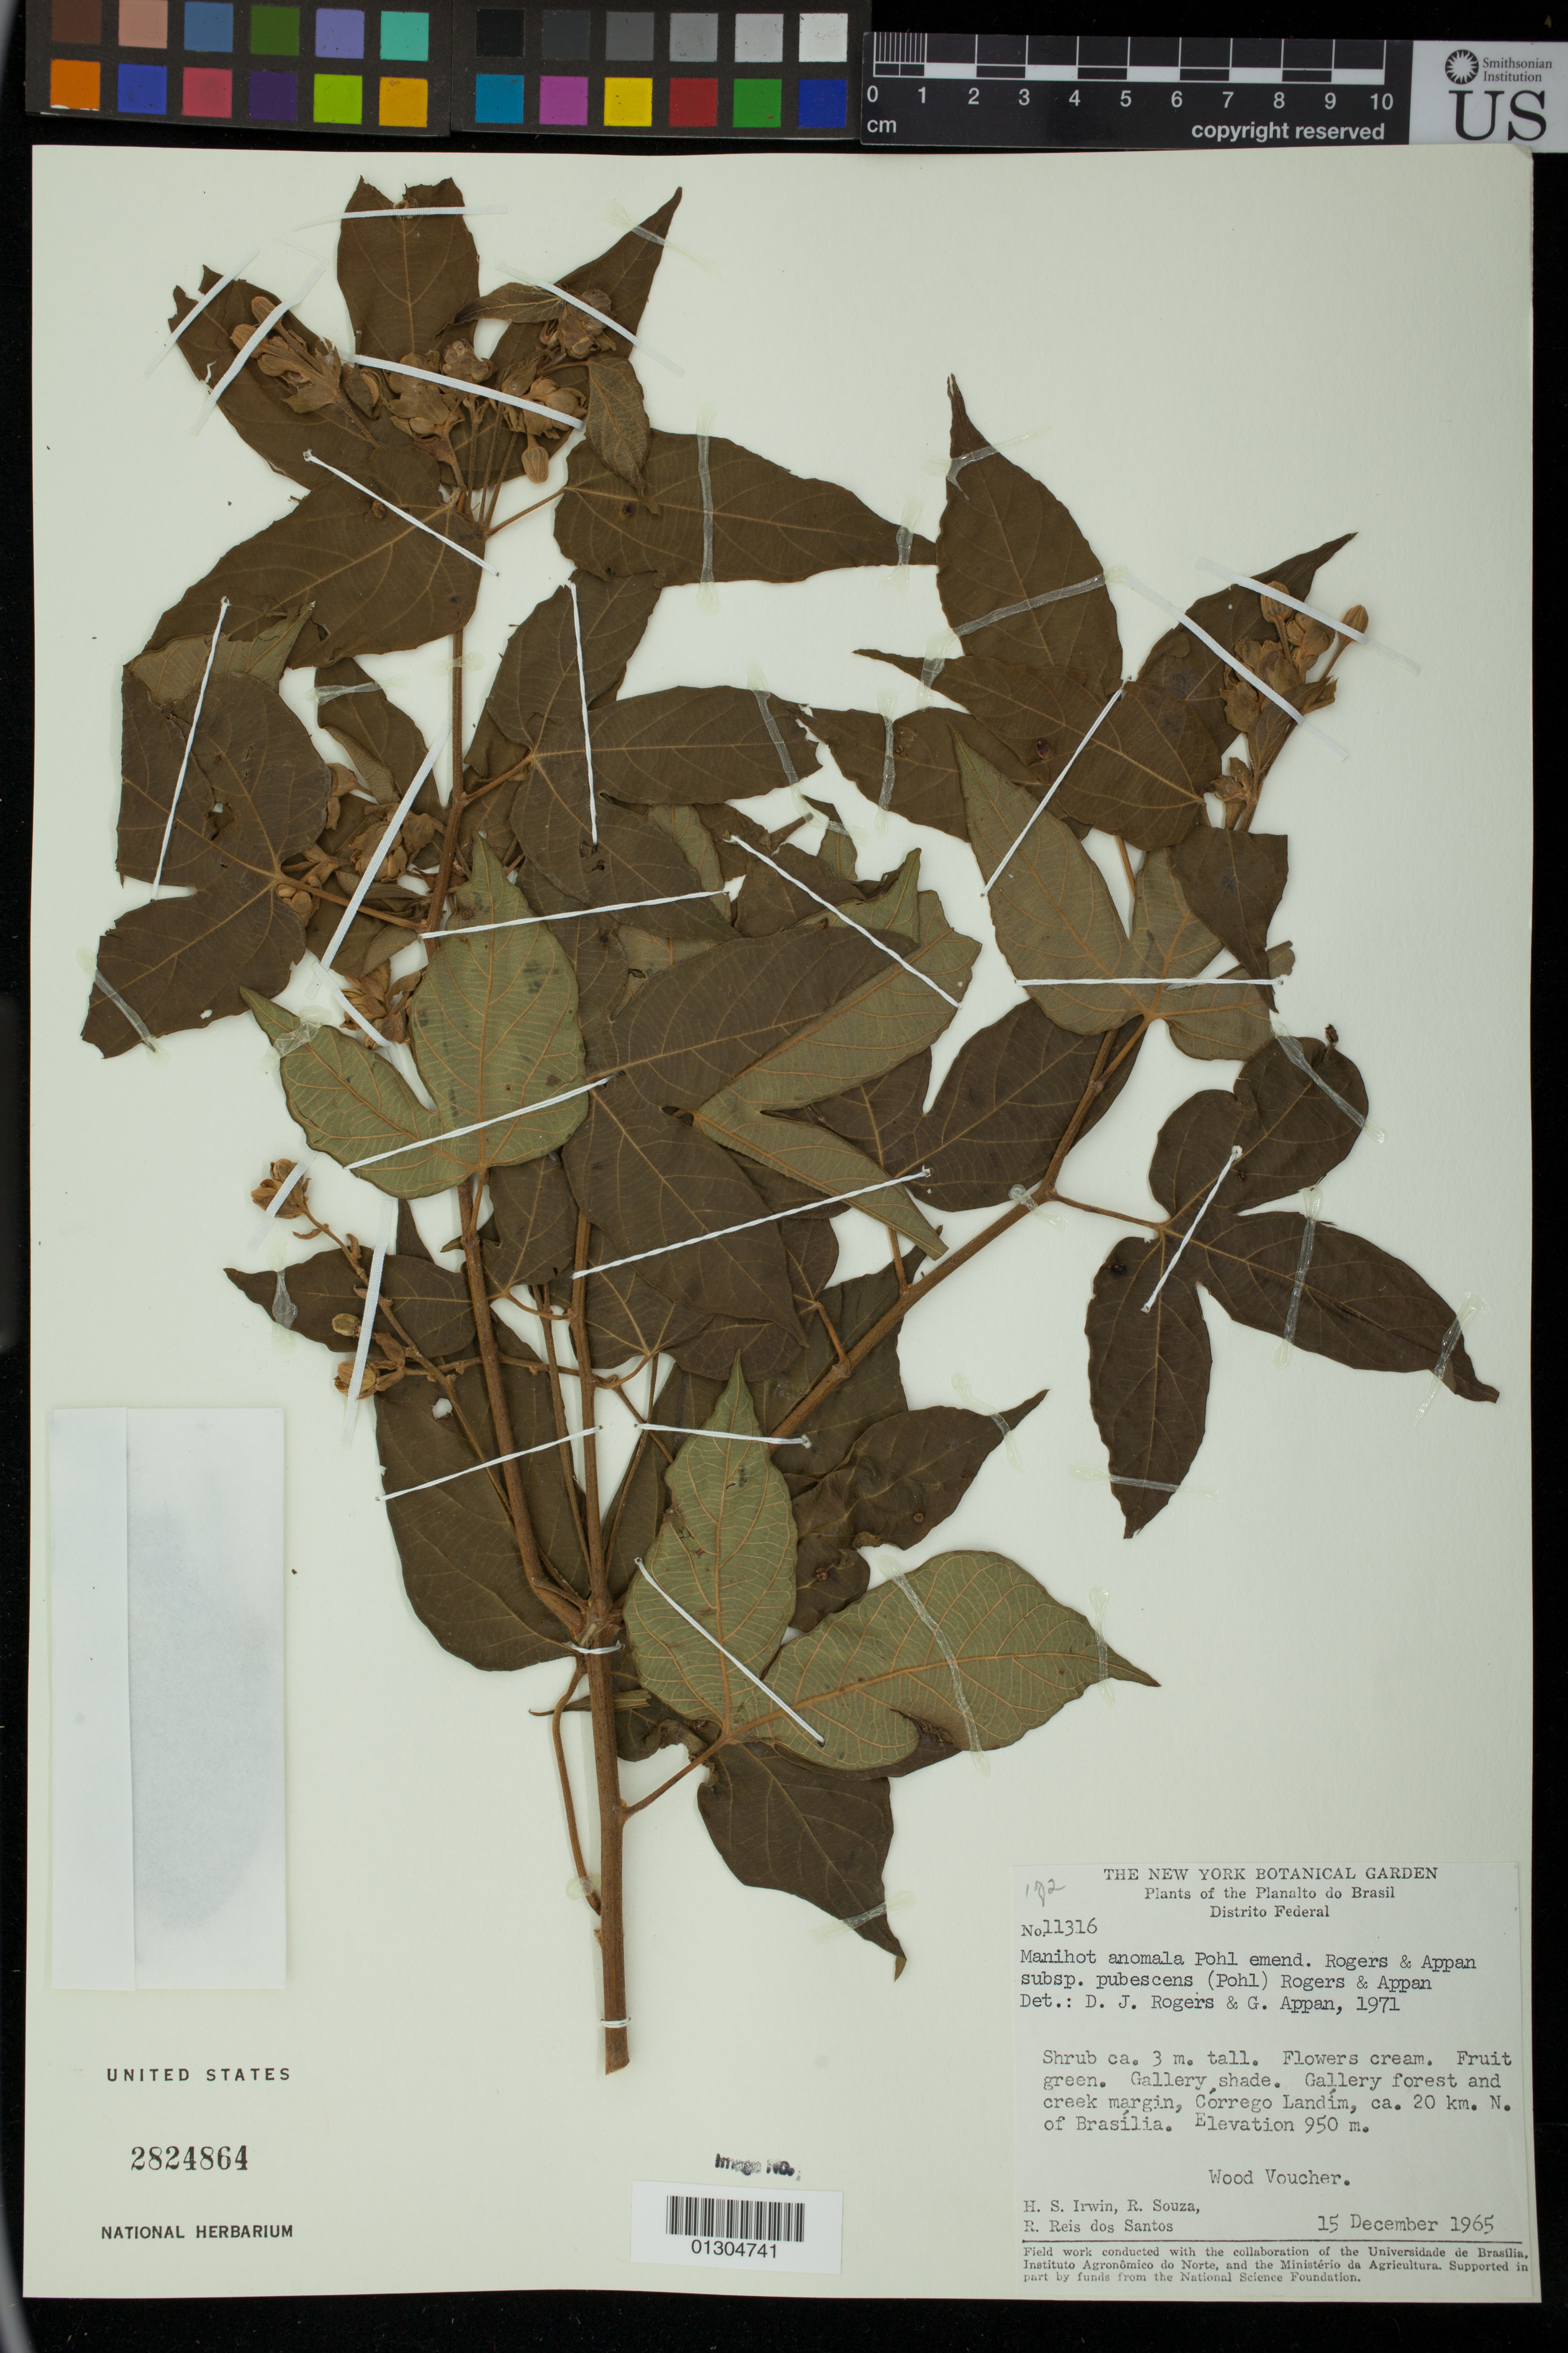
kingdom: Plantae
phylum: Tracheophyta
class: Magnoliopsida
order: Malpighiales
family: Euphorbiaceae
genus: Manihot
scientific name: Manihot anomala subsp. pubescens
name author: (Pohl) D.J. Rogers & Appan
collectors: H. Irwin, R. Souza & R. Reis dos Santos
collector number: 11316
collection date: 1965-12-15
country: Brazil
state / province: Distrito Federal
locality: Corrego Landim, ca. 20 km. N. of Brasilia.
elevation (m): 950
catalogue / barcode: US 2824864